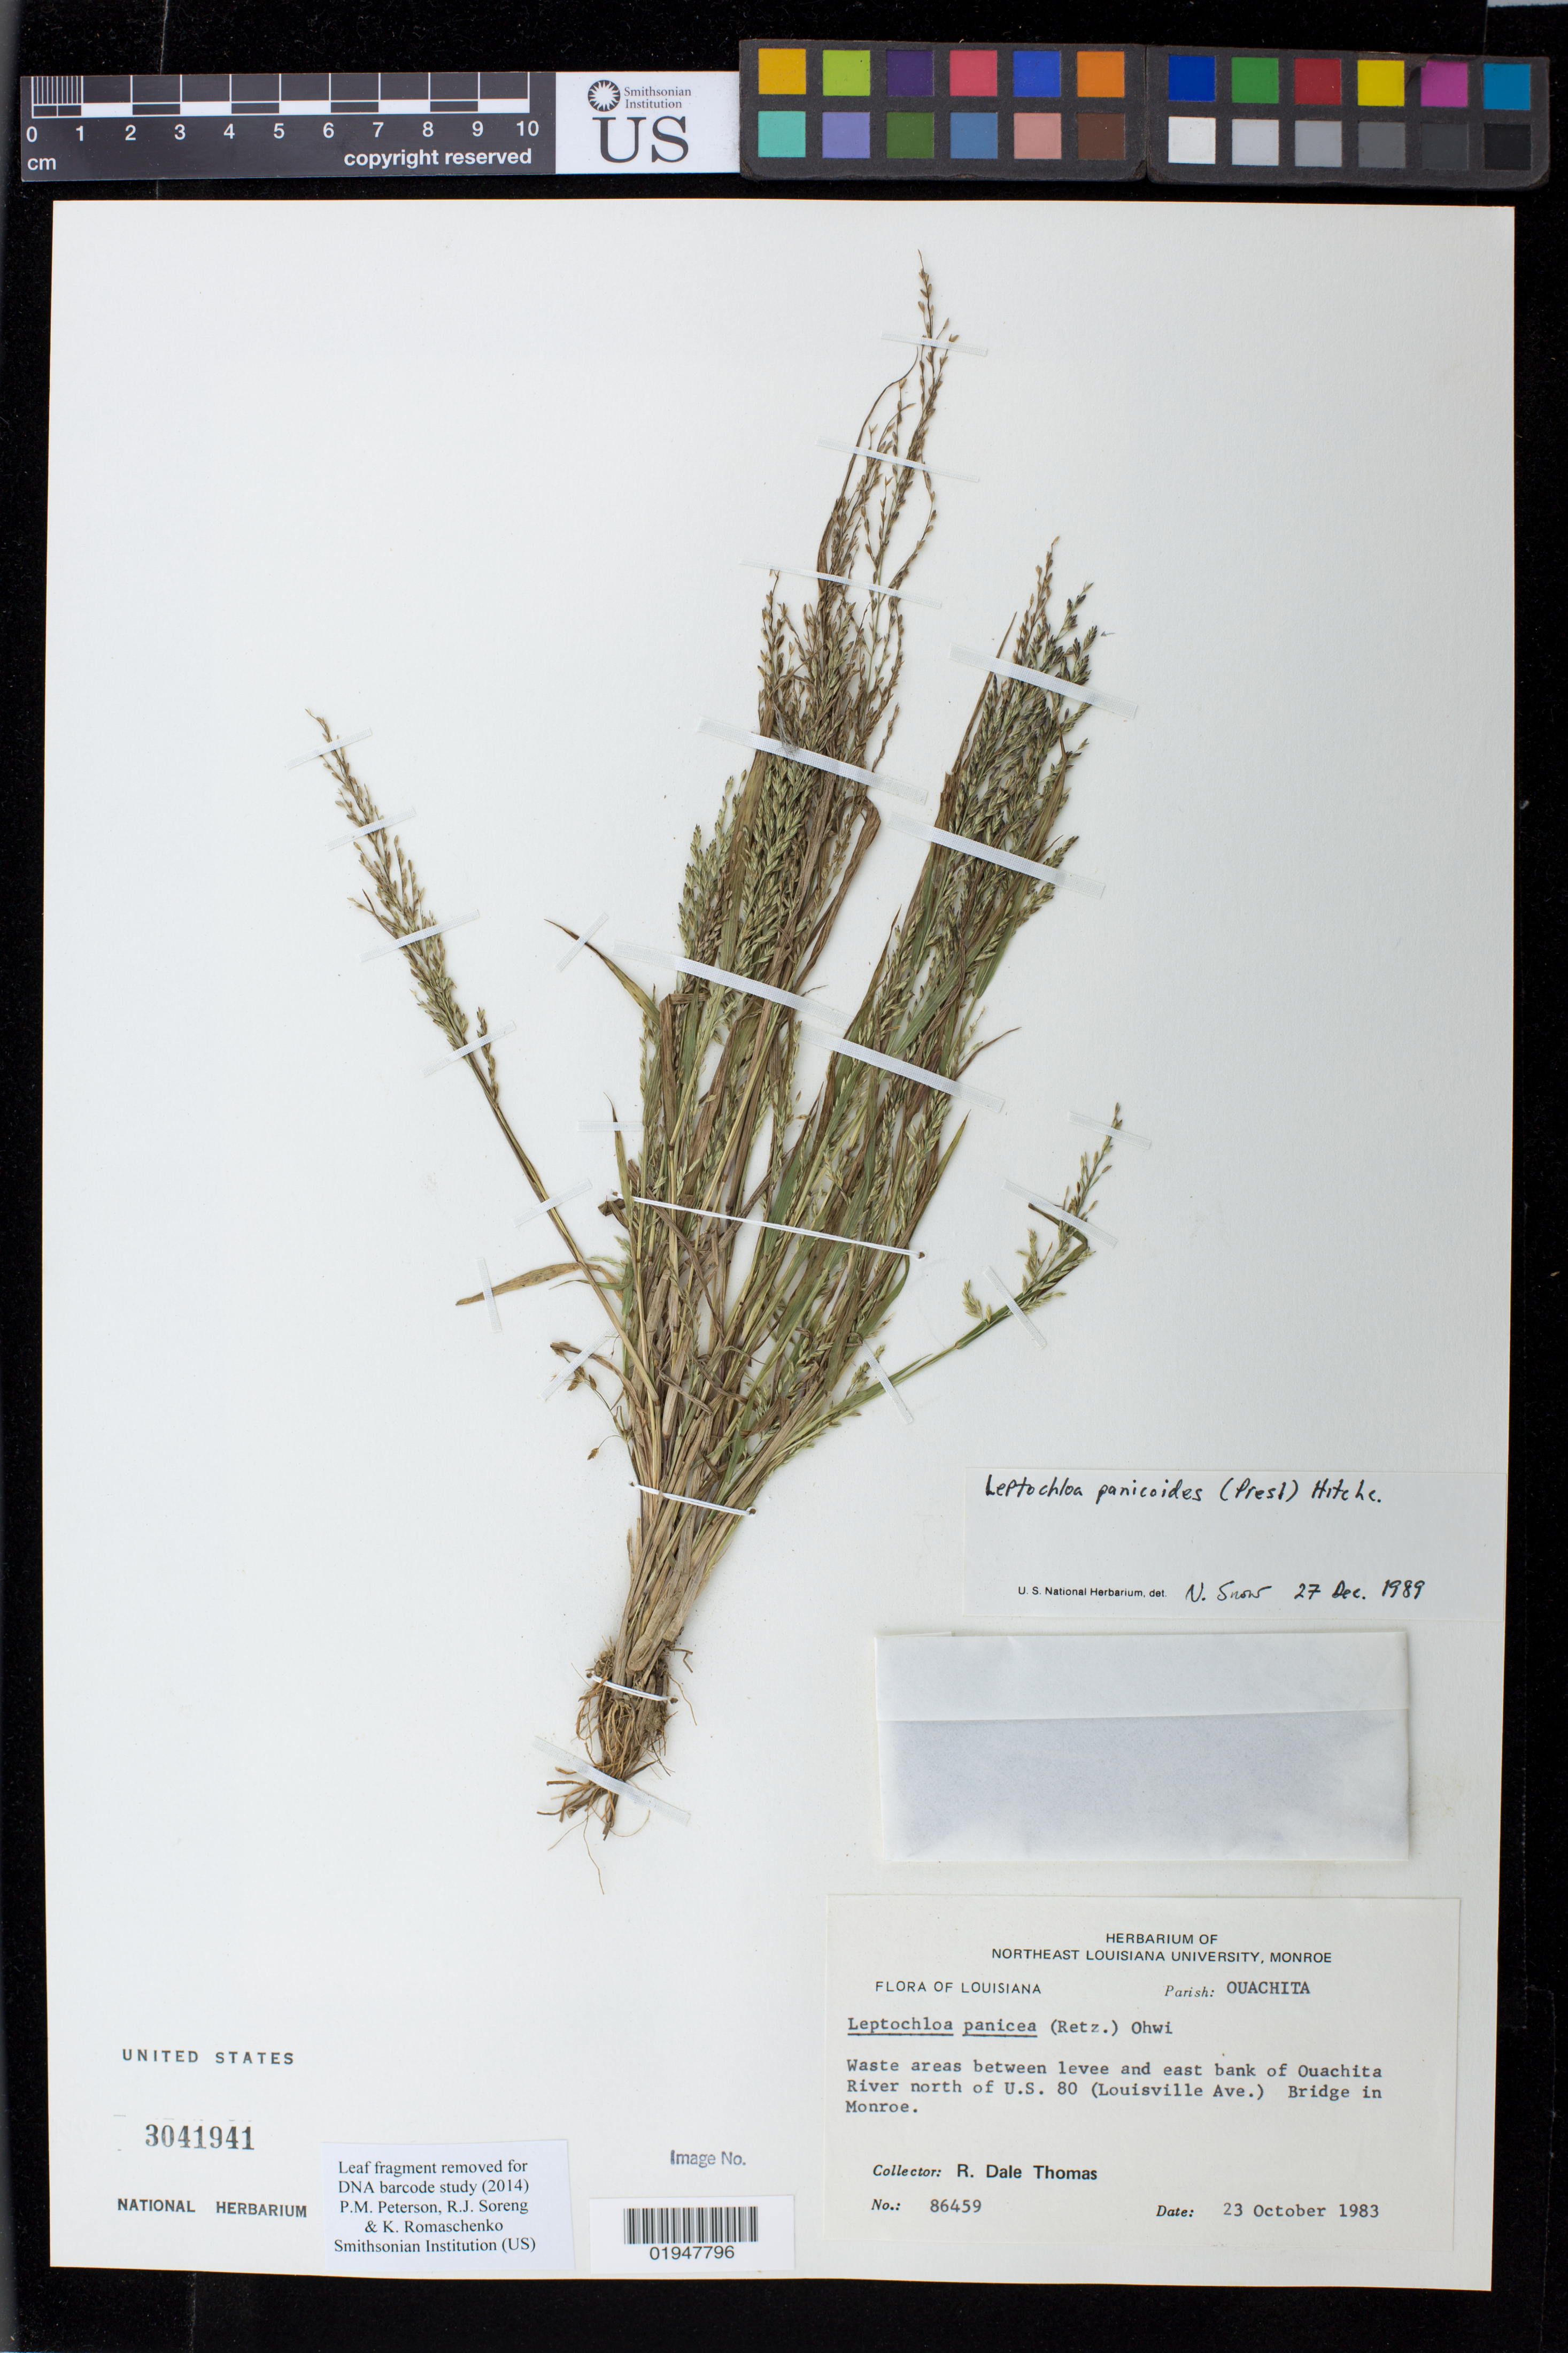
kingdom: Plantae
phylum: Tracheophyta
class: Liliopsida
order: Poales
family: Poaceae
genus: Leptochloa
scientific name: Leptochloa panicoides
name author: (J. Presl) Hitchc.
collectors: R. Thomas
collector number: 86459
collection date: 1983-10-23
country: United States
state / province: Louisiana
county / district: Ouachita Parish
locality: between levee and east bank of Ouachita River north of U.S. 80 (Louisville Ave.) Bridge in Monroe.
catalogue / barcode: US 3041941